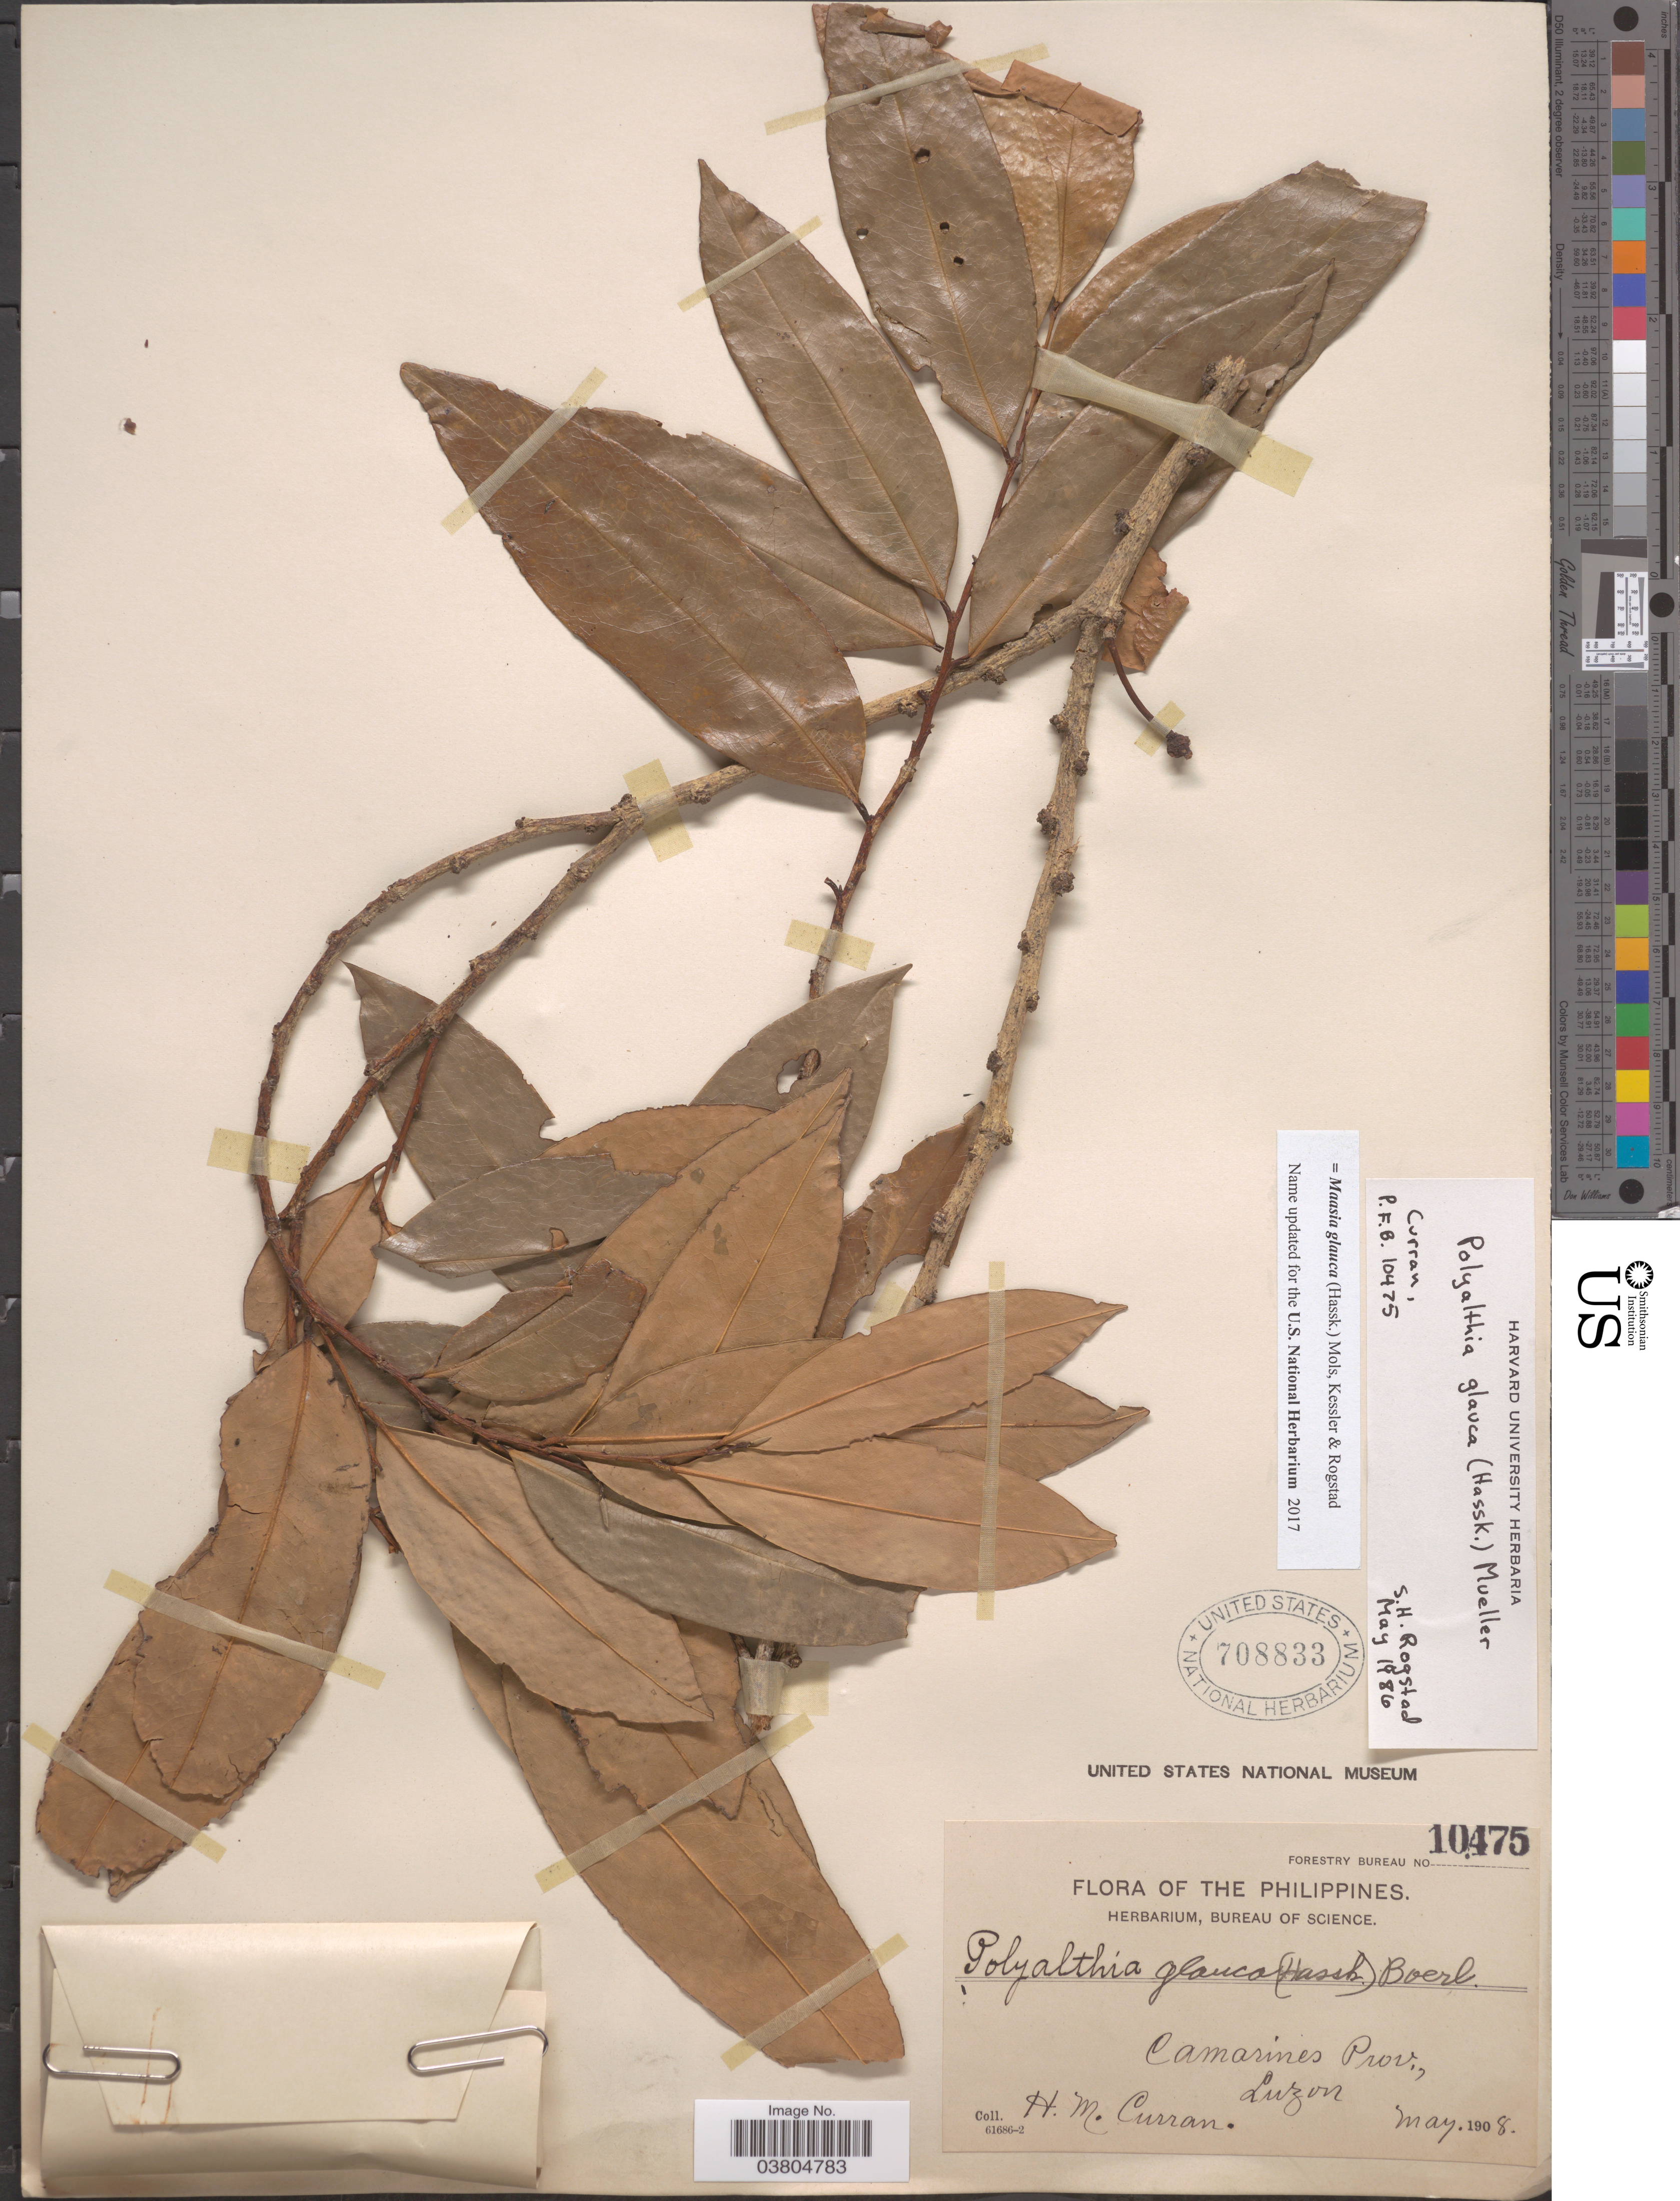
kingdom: Plantae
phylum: Tracheophyta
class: Magnoliopsida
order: Magnoliales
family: Annonaceae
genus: Maasia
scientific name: Maasia glauca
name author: (Hassk.) Mols et al.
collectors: H. M. Curran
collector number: Forestry Bureau 10475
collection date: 1908-05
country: Philippines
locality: Camarines Prov., Luzon.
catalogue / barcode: US 708833